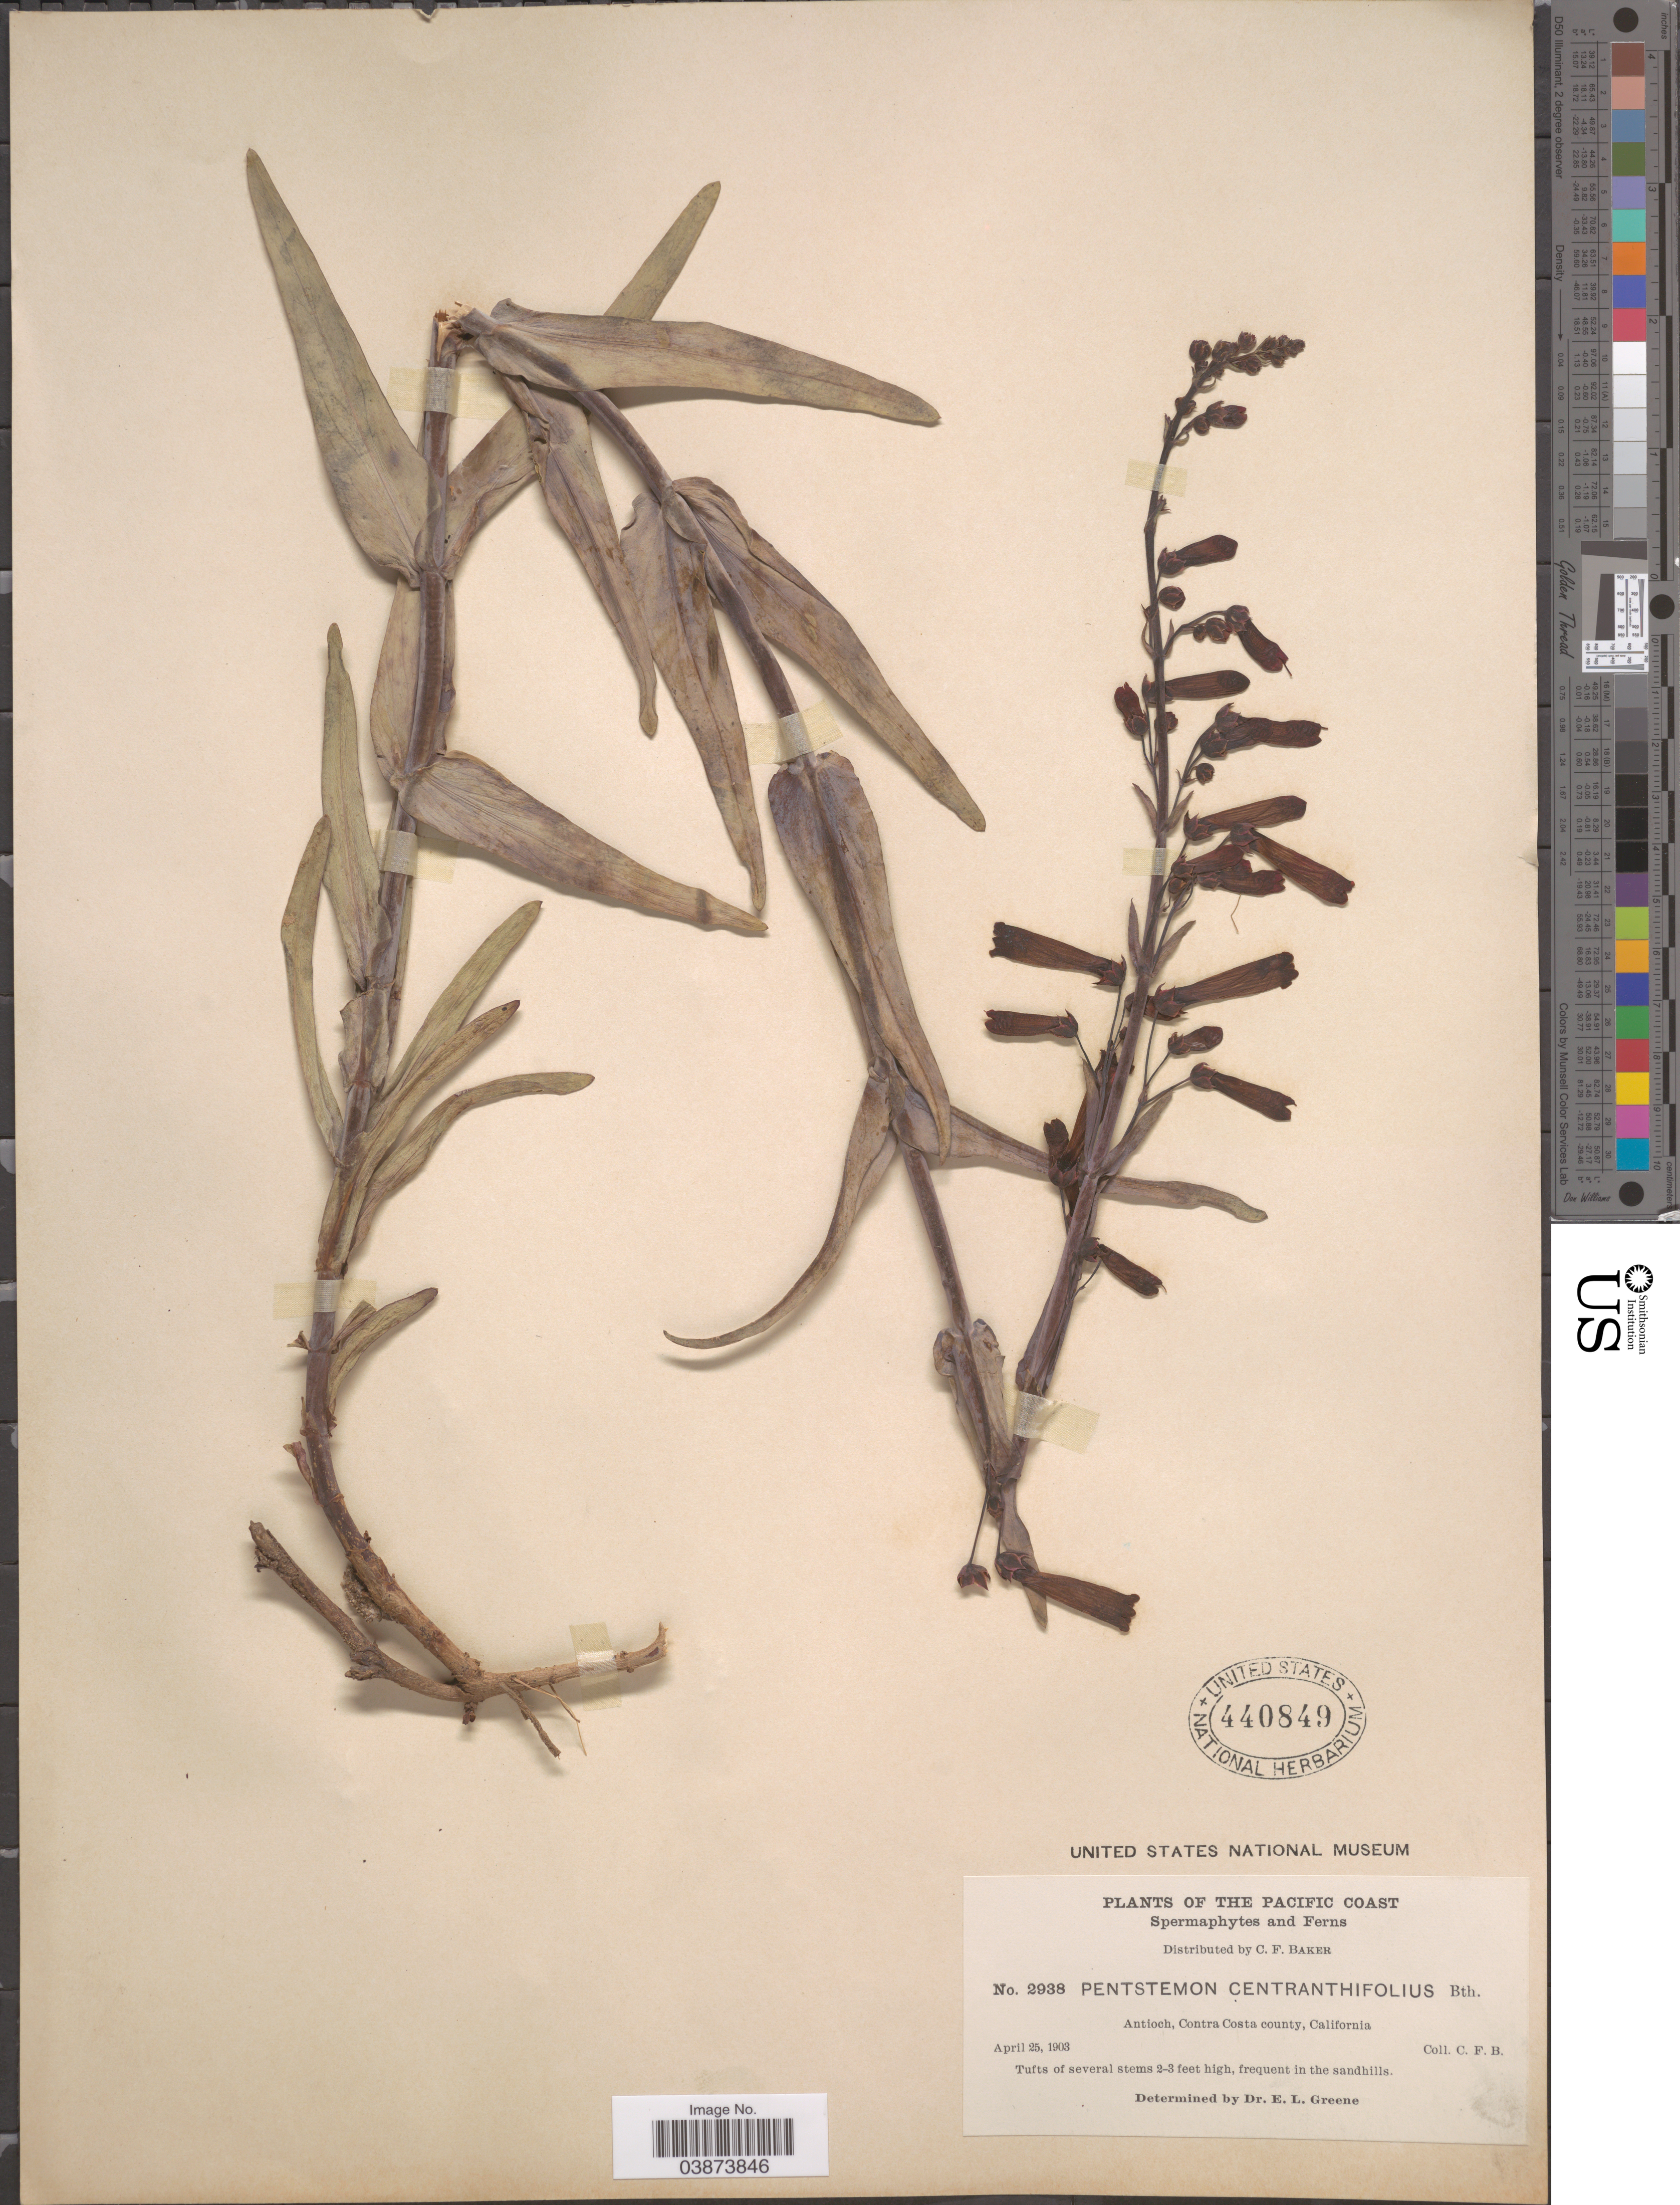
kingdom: Plantae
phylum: Tracheophyta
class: Magnoliopsida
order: Lamiales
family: Plantaginaceae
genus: Penstemon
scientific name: Penstemon centranthifolius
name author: Benth.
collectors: C. F. Baker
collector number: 2938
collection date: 1903-04-25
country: United States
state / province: California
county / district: Contra Costa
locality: The Pacific Coast. Antioch, Contra Costa county.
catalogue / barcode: US 440849